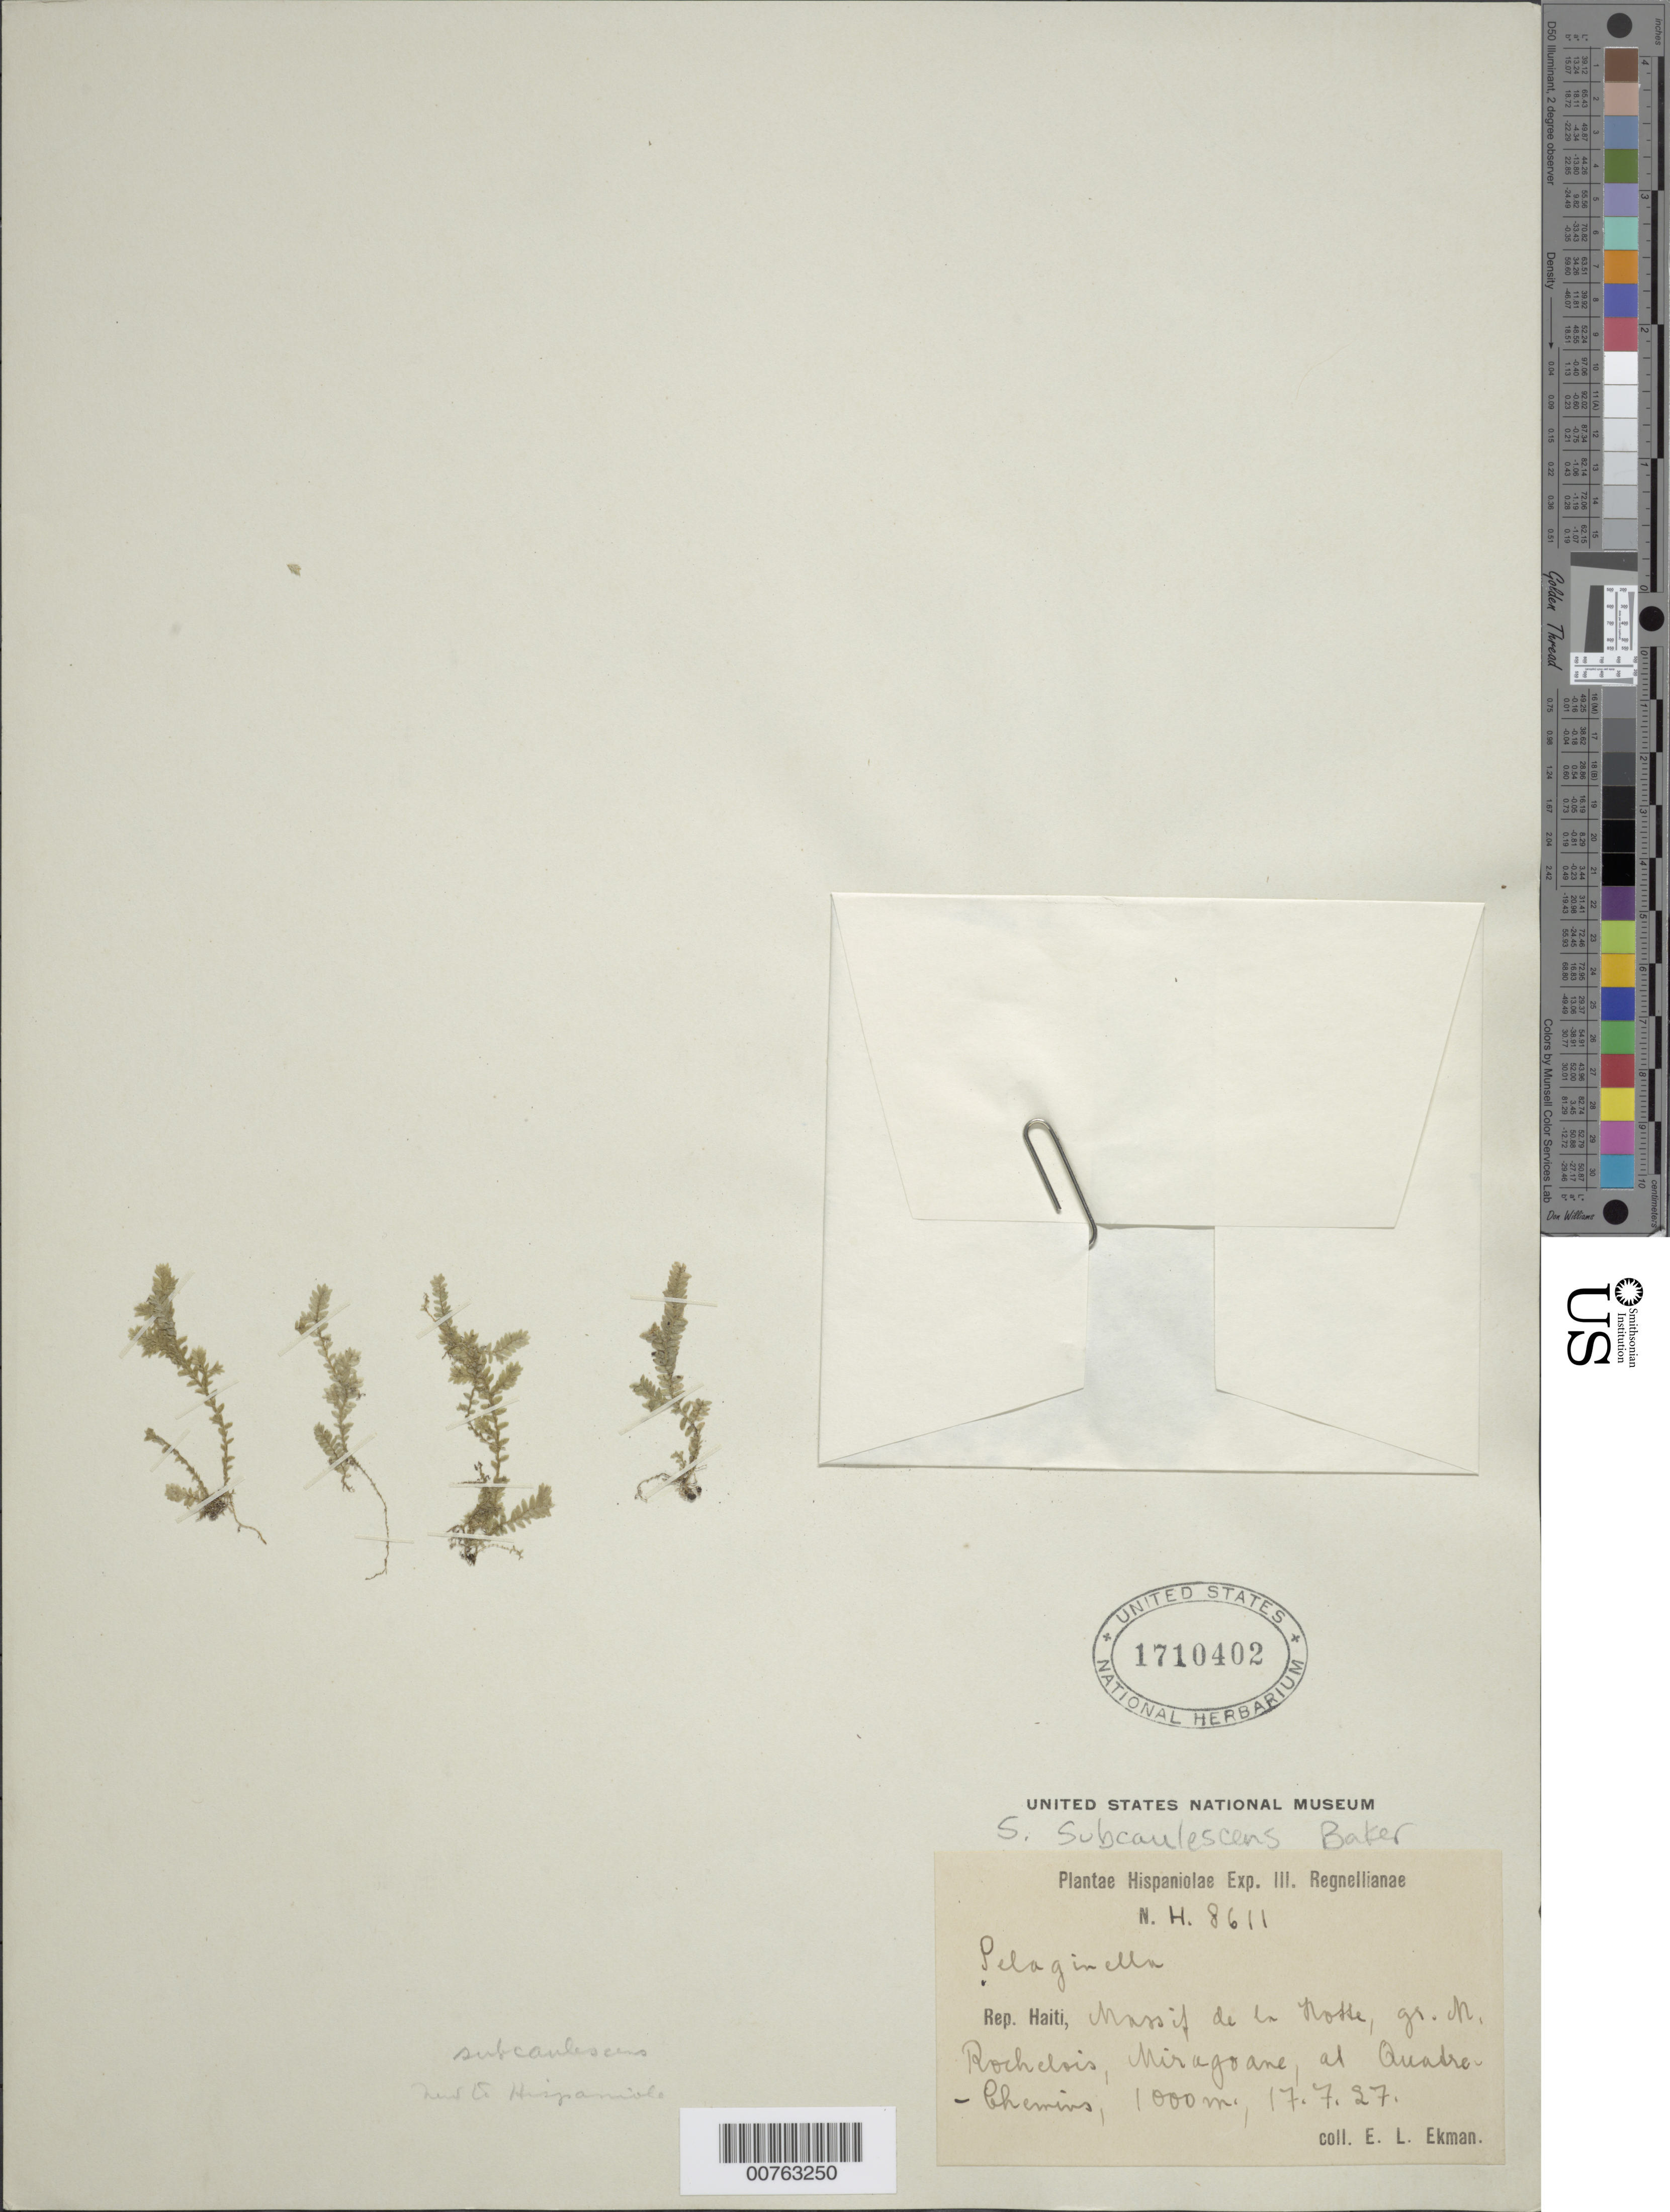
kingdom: Plantae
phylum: Tracheophyta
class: Lycopodiopsida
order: Selaginellales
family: Selaginellaceae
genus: Selaginella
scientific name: Selaginella subcaulescens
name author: Baker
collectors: E. L. Ekman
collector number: H 8611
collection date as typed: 17 Jul 1927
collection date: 1927-07-17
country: Haiti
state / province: Sud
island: Hispaniola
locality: Massif de la Hotte, Rochelais, Miragoane, ad Quadre-Cherrios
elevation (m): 1000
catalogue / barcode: US 1710402